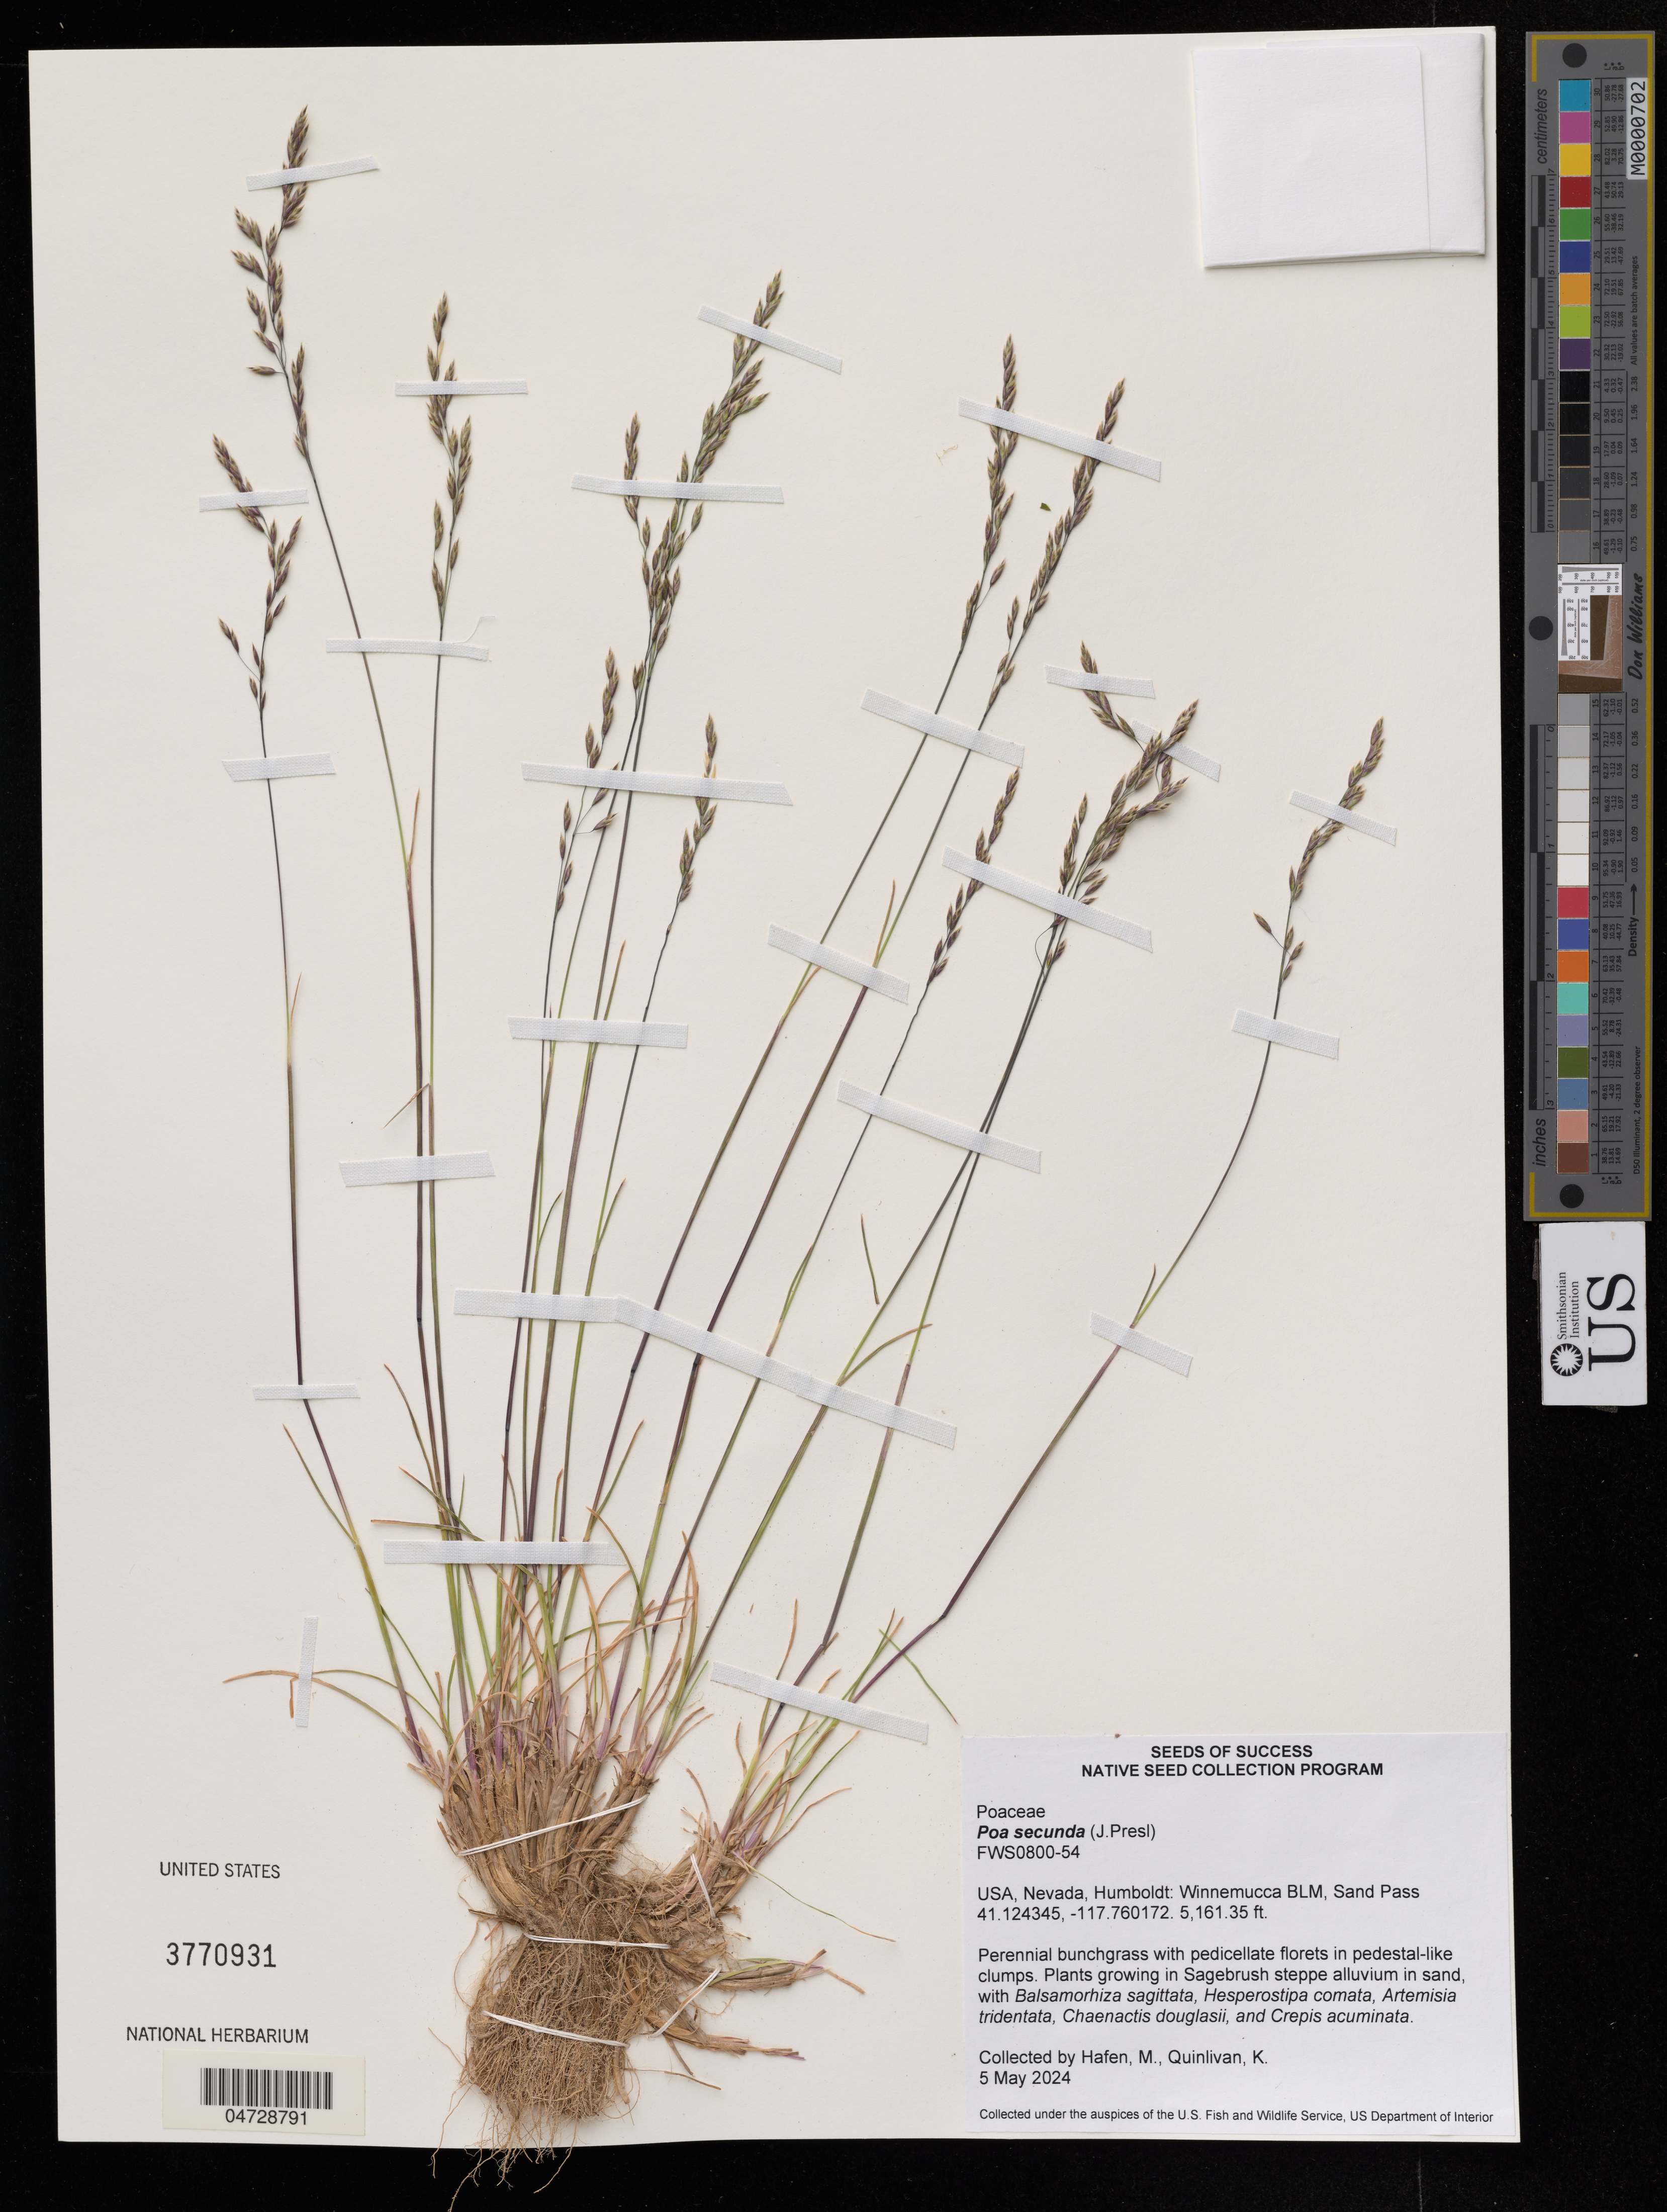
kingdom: Plantae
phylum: Tracheophyta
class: Liliopsida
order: Poales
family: Poaceae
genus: Poa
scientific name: Poa secunda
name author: J. Presl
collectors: M. Hafen & K. Quinlivan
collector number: FWS0800-54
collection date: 2024-05-05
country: United States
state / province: Nevada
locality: Humboldt: Winnemucca BLM, Sand Pass.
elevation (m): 1573.18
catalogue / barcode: US 3770931